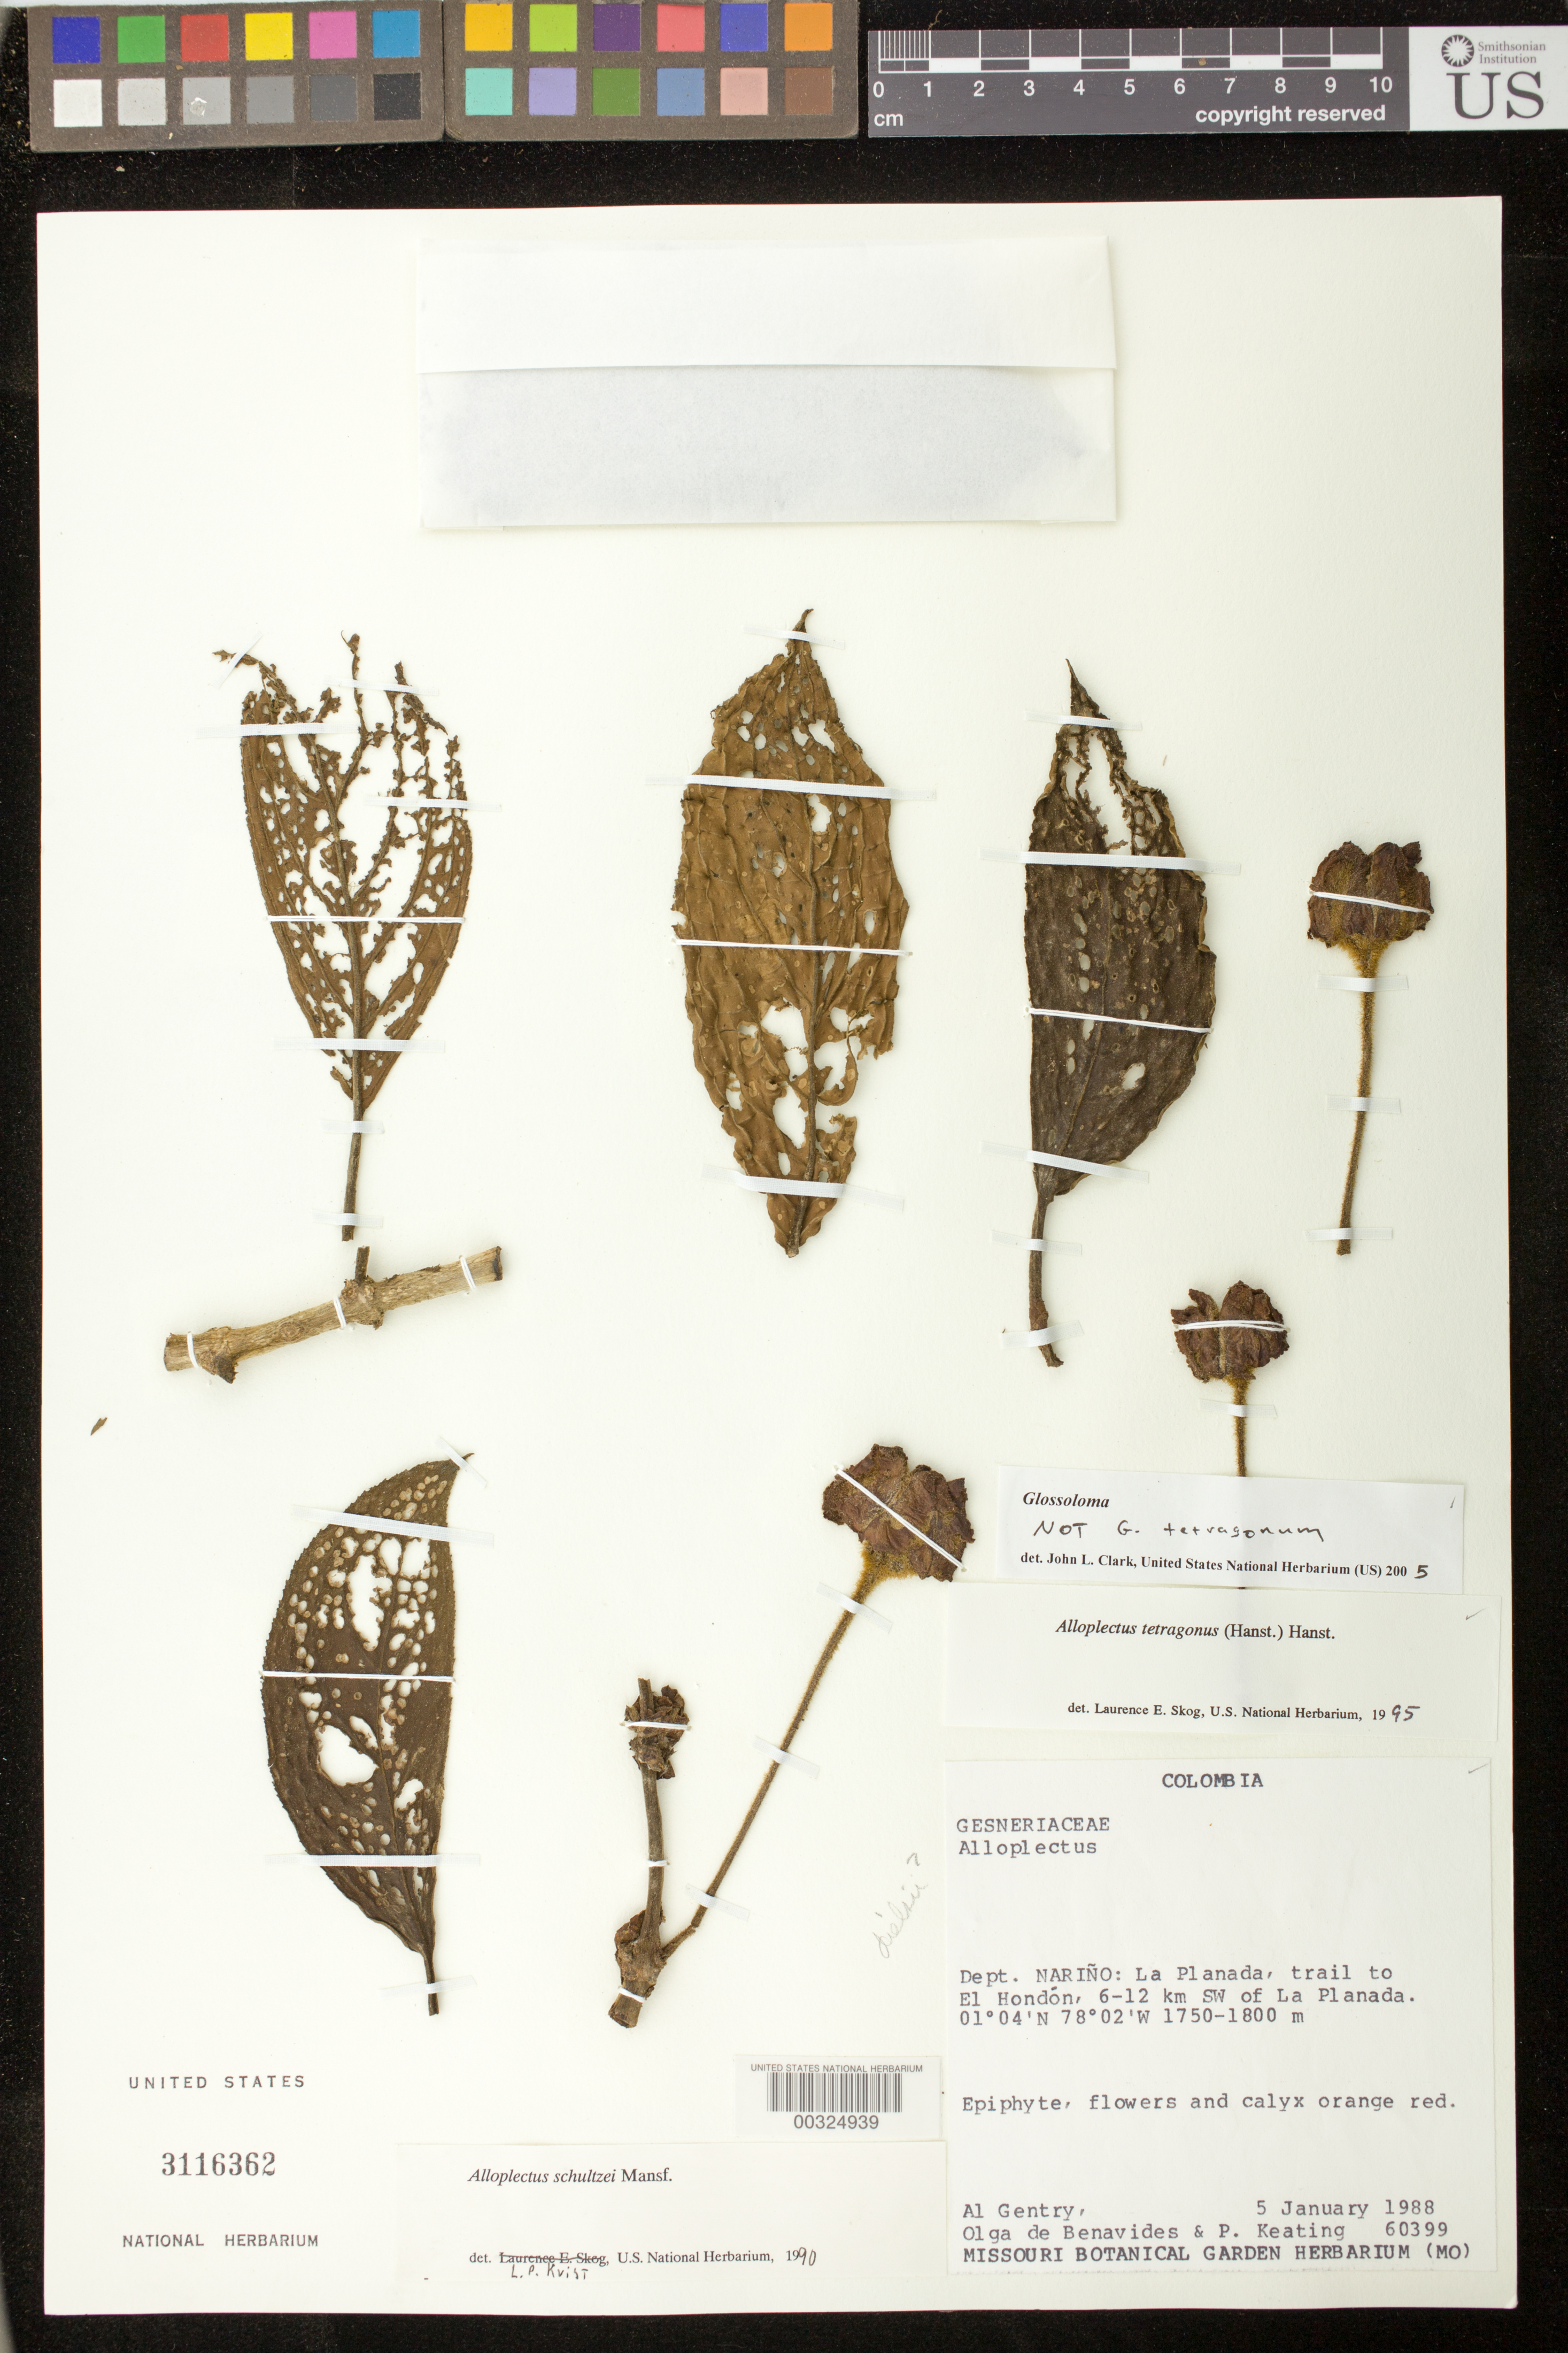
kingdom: Plantae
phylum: Tracheophyta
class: Magnoliopsida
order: Lamiales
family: Gesneriaceae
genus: Glossoloma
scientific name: Glossoloma sp.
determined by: Clark, J. L., (SEL), The Marie Selby Botanical Garden (UNITED STATES)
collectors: A. H. Gentry, Olga S. de Benavides & P. Keating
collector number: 60399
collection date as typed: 05 Jan 1988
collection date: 1988-01-05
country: Colombia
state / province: Nariño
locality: La Planada, trail to El Hondon, 6-12 km SW of La Planada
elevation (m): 1750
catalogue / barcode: US 3116362